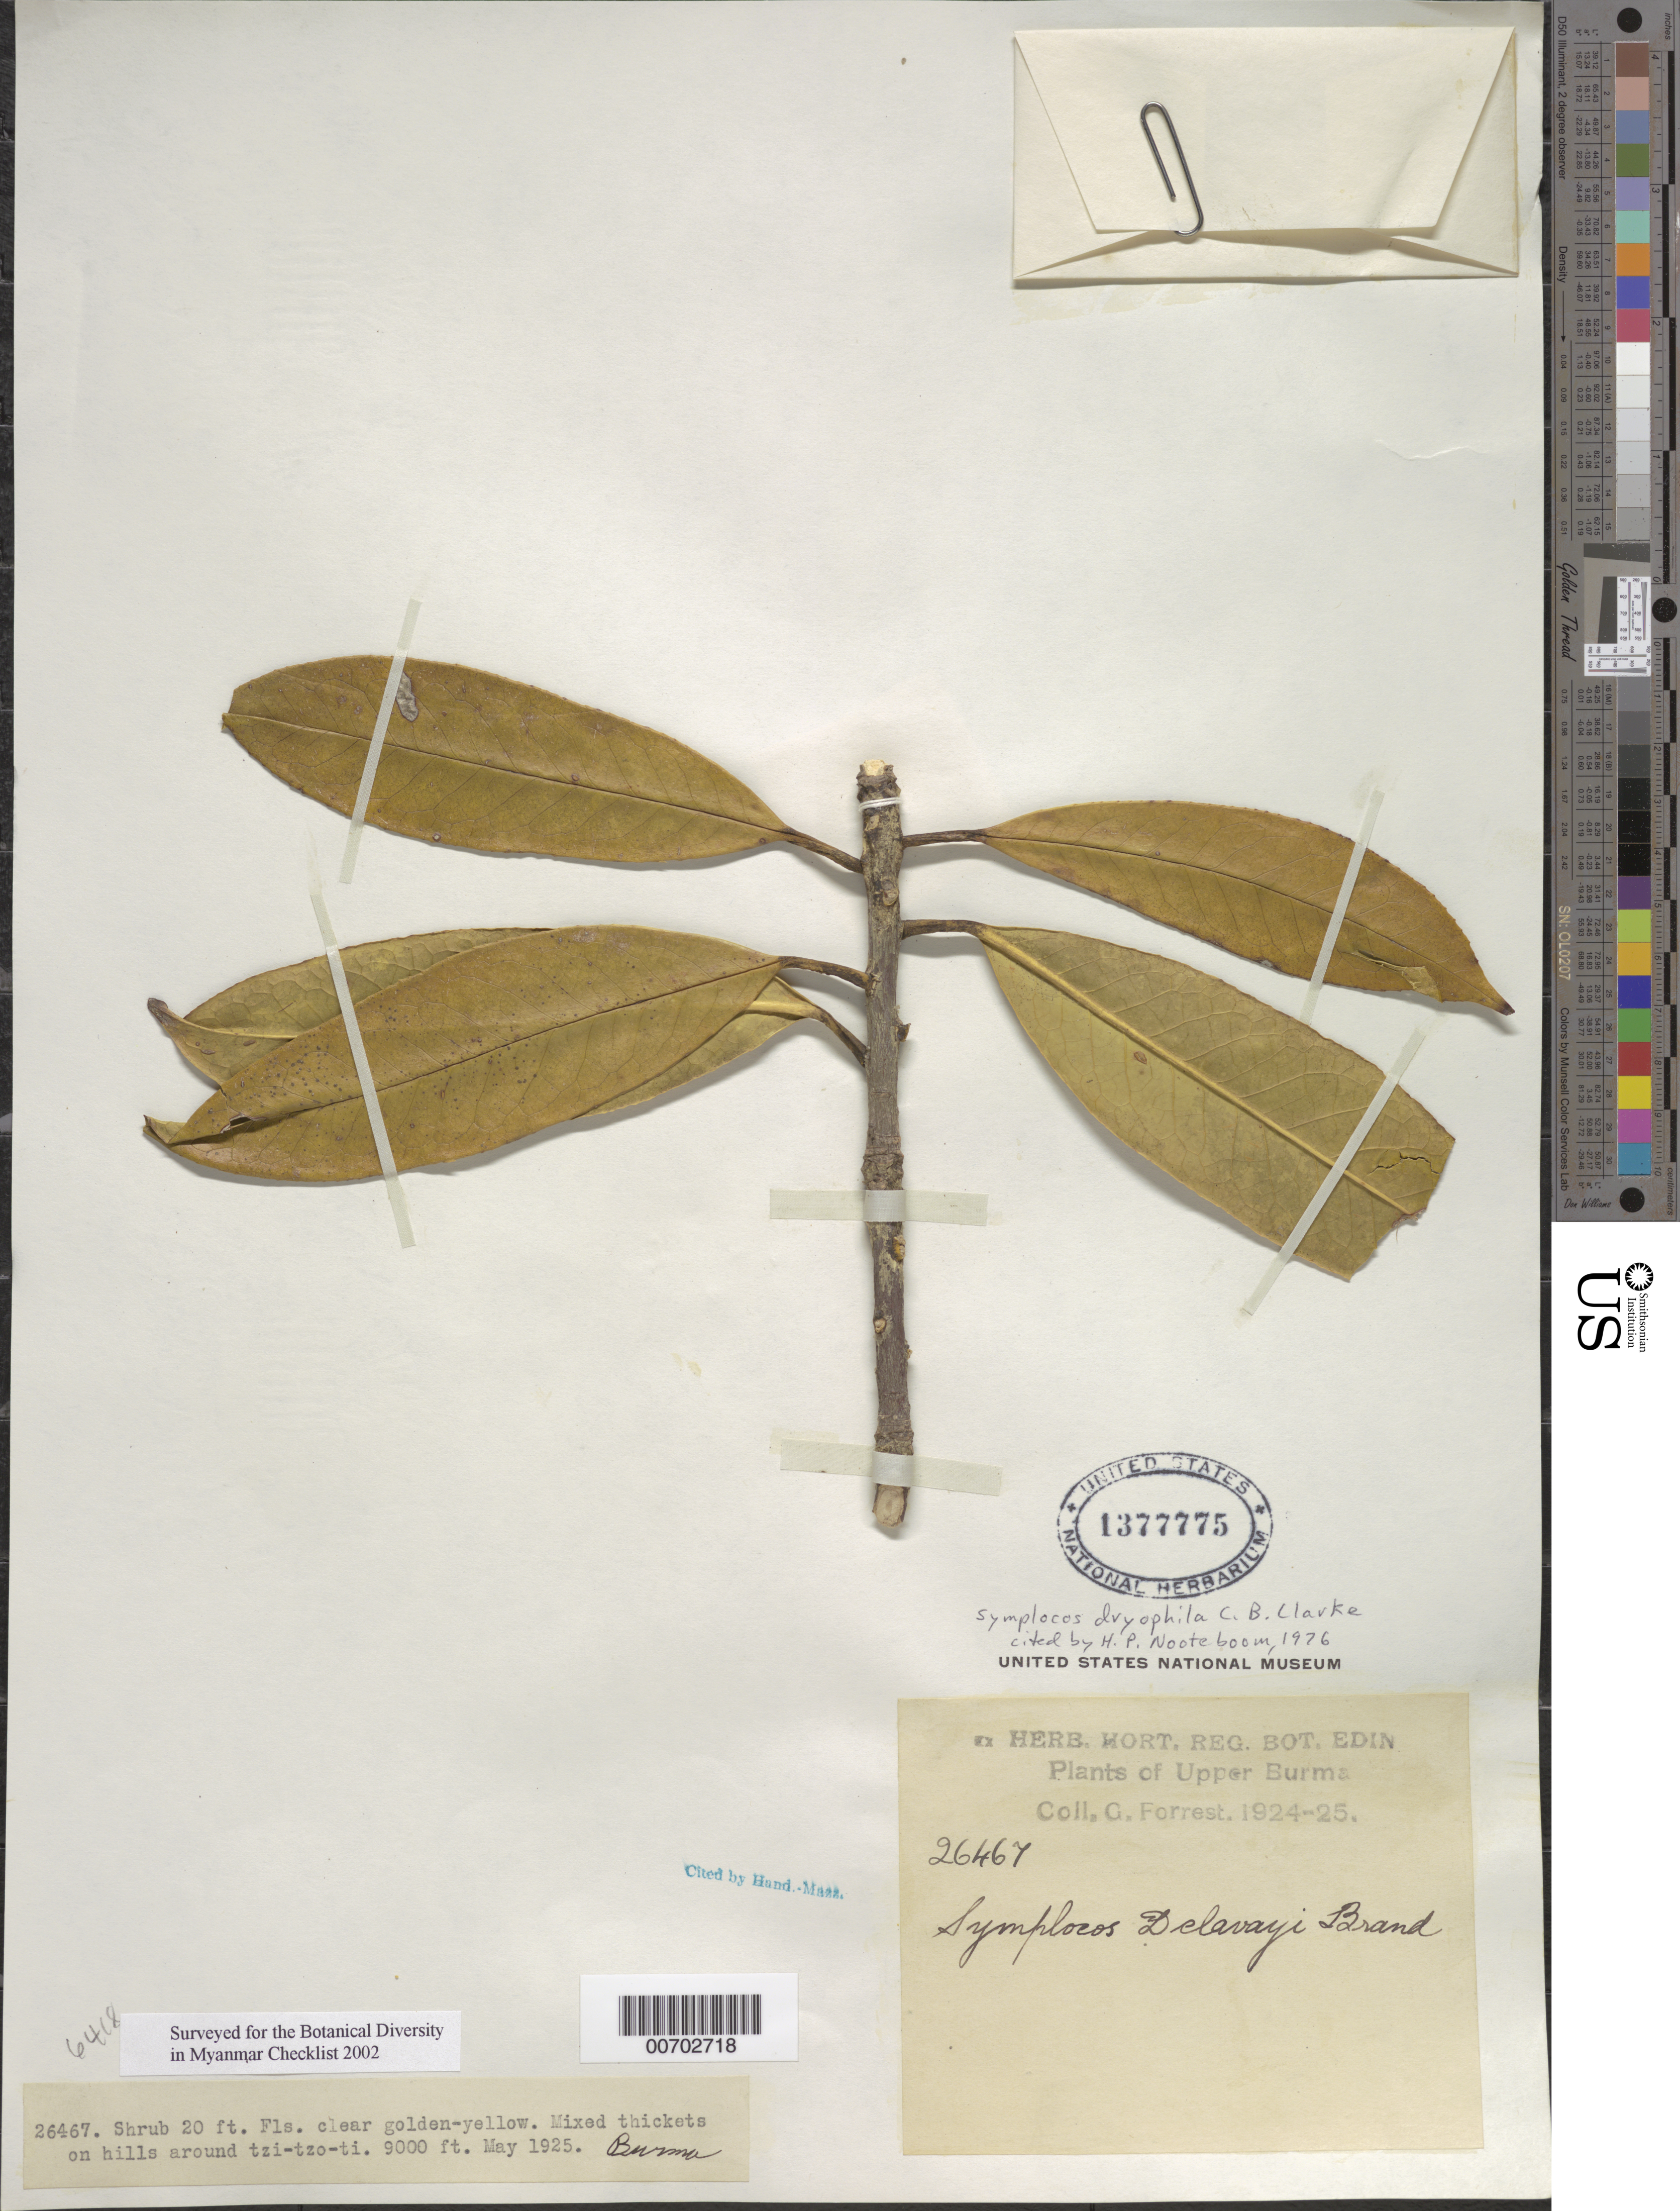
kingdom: Plantae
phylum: Tracheophyta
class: Magnoliopsida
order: Ericales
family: Symplocaceae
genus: Symplocos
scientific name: Symplocos dryophila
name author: C.B. Clarke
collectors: G. Forrest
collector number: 26467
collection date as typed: May 1925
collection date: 1925-05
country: Myanmar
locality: Tzi-tzo-ti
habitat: Mixed thickets on hills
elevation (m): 2743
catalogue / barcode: US 1377775